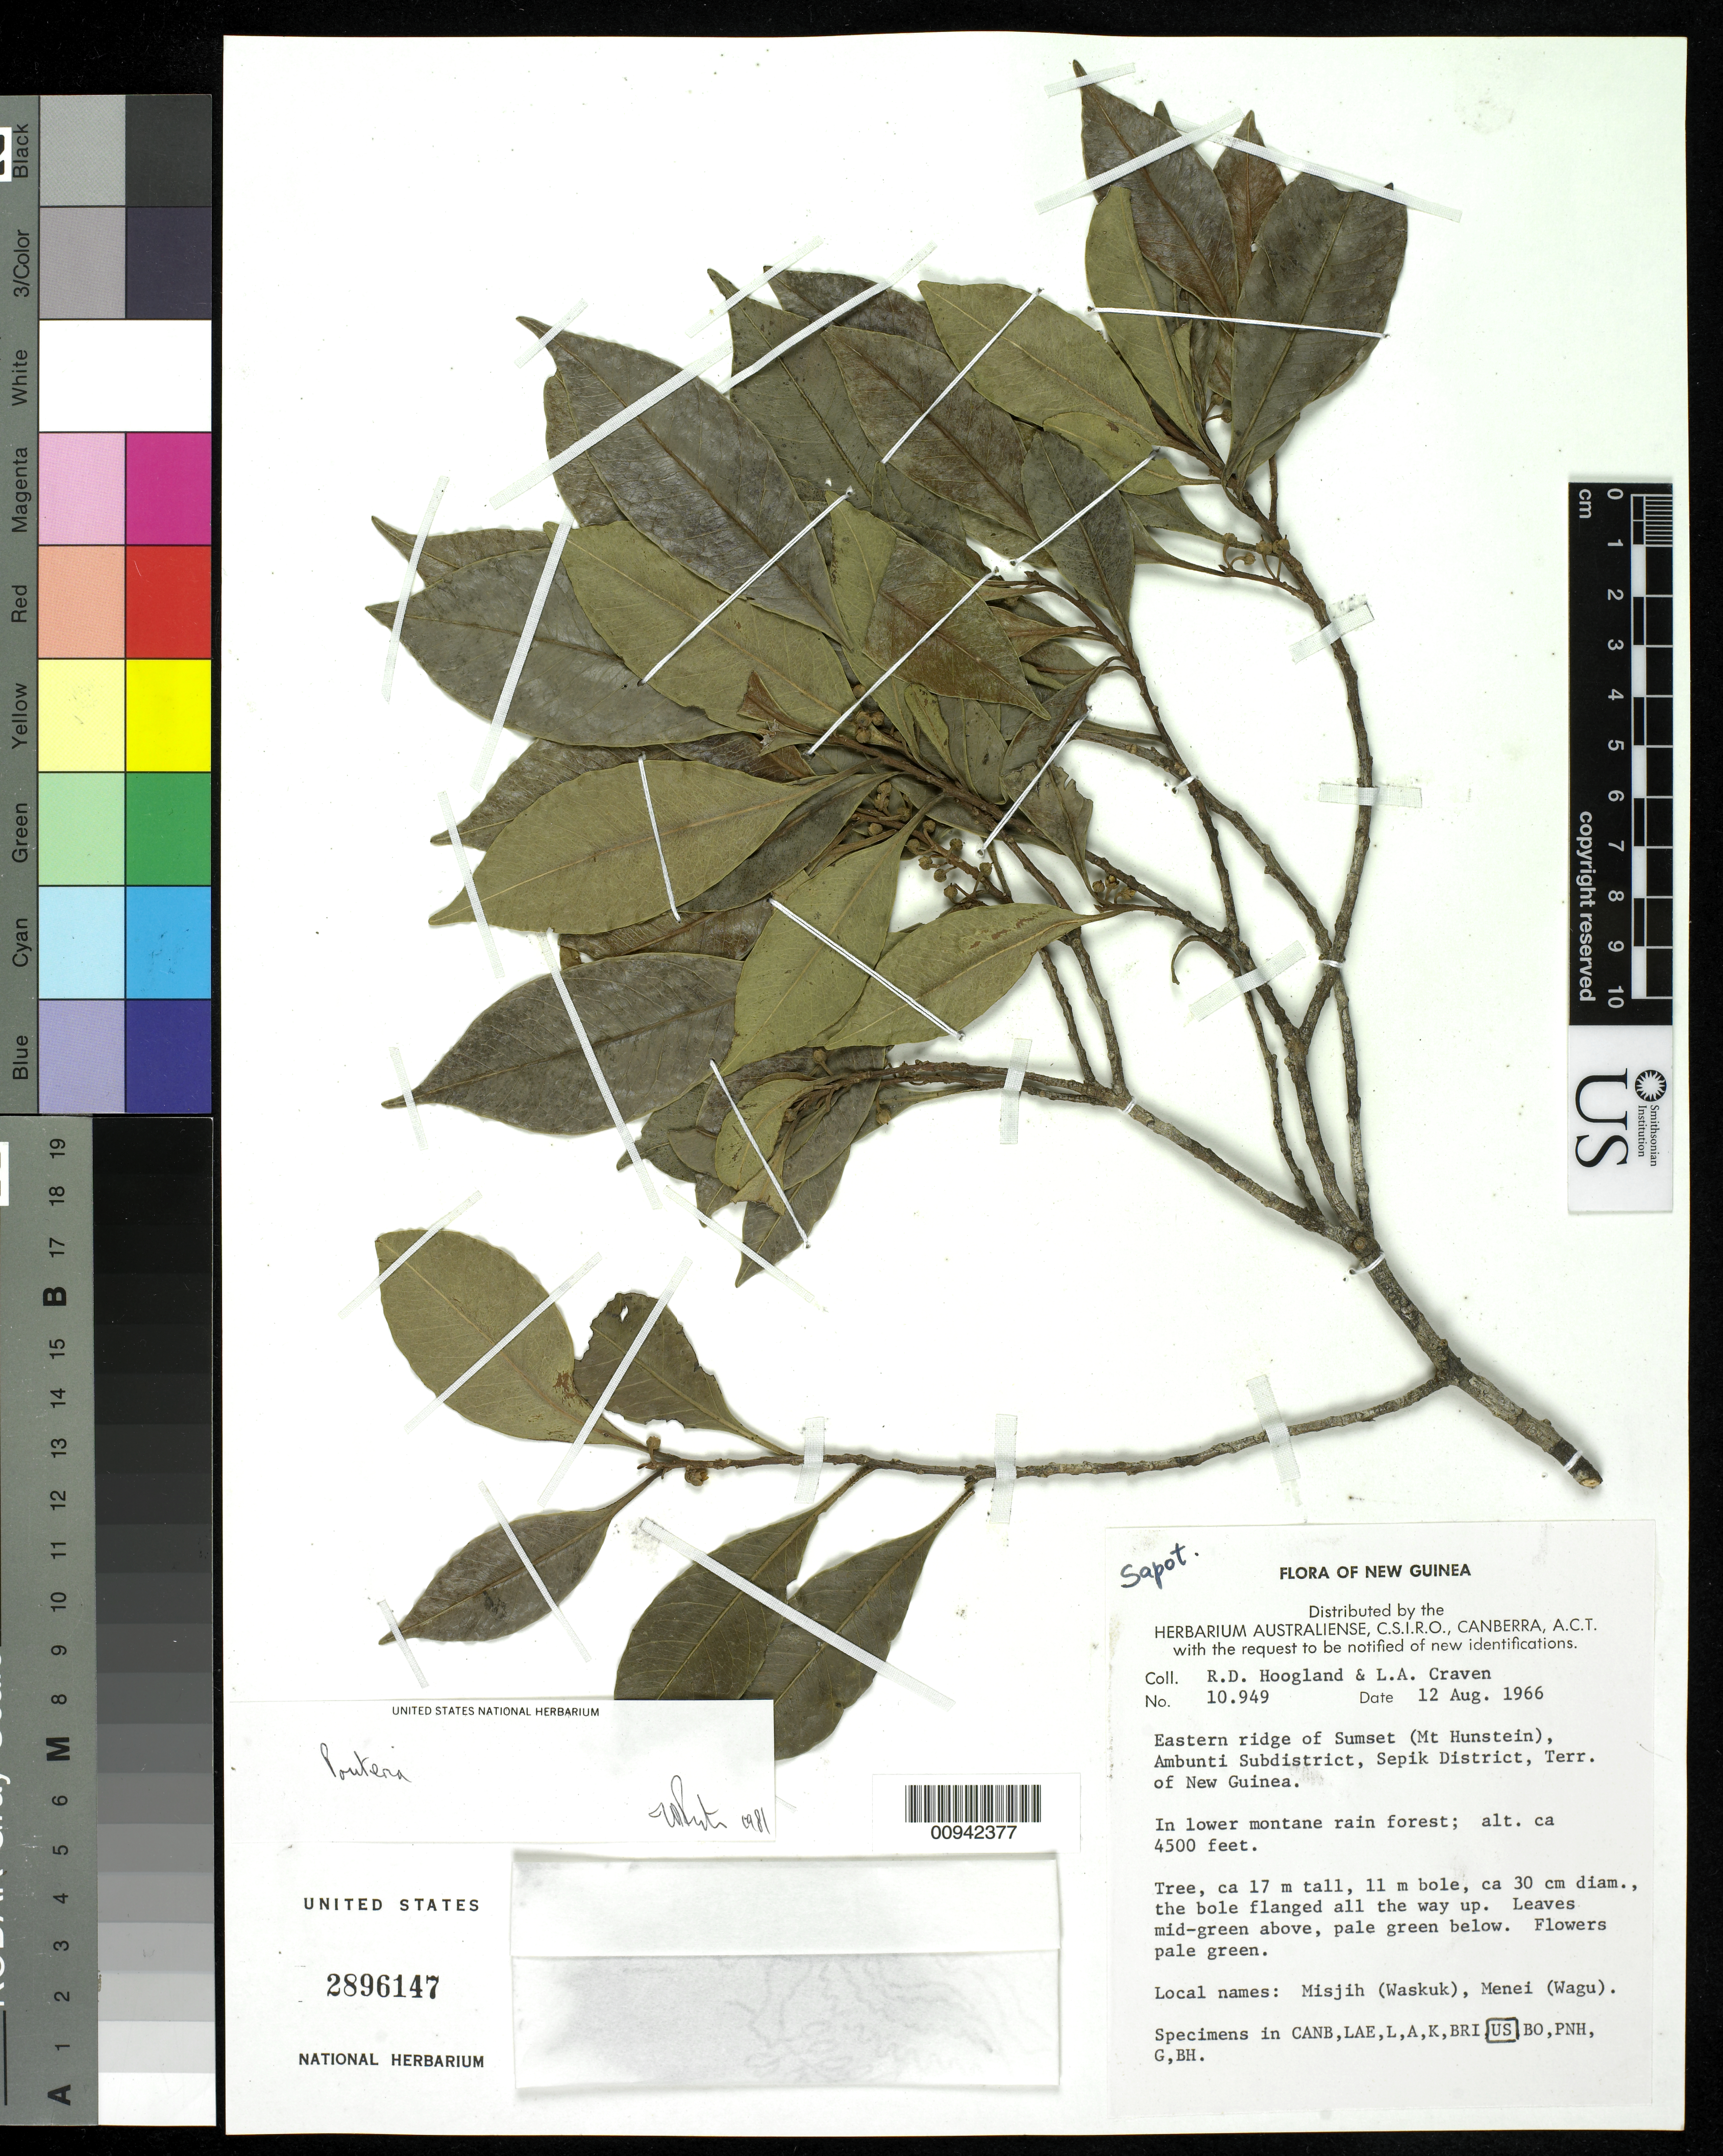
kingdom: Plantae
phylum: Tracheophyta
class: Magnoliopsida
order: Caryophyllales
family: Portulacaceae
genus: Portulaca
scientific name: Portulaca sp.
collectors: R. D. Hoogland & L. A. Craven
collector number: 10949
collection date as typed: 12 Aug 1966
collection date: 1966-08-12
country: Papua New Guinea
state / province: East Sepik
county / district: Ambunti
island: New Guinea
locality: Eastern ridge of Sumset (Mt Hunstein)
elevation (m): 1372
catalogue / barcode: US 2896147